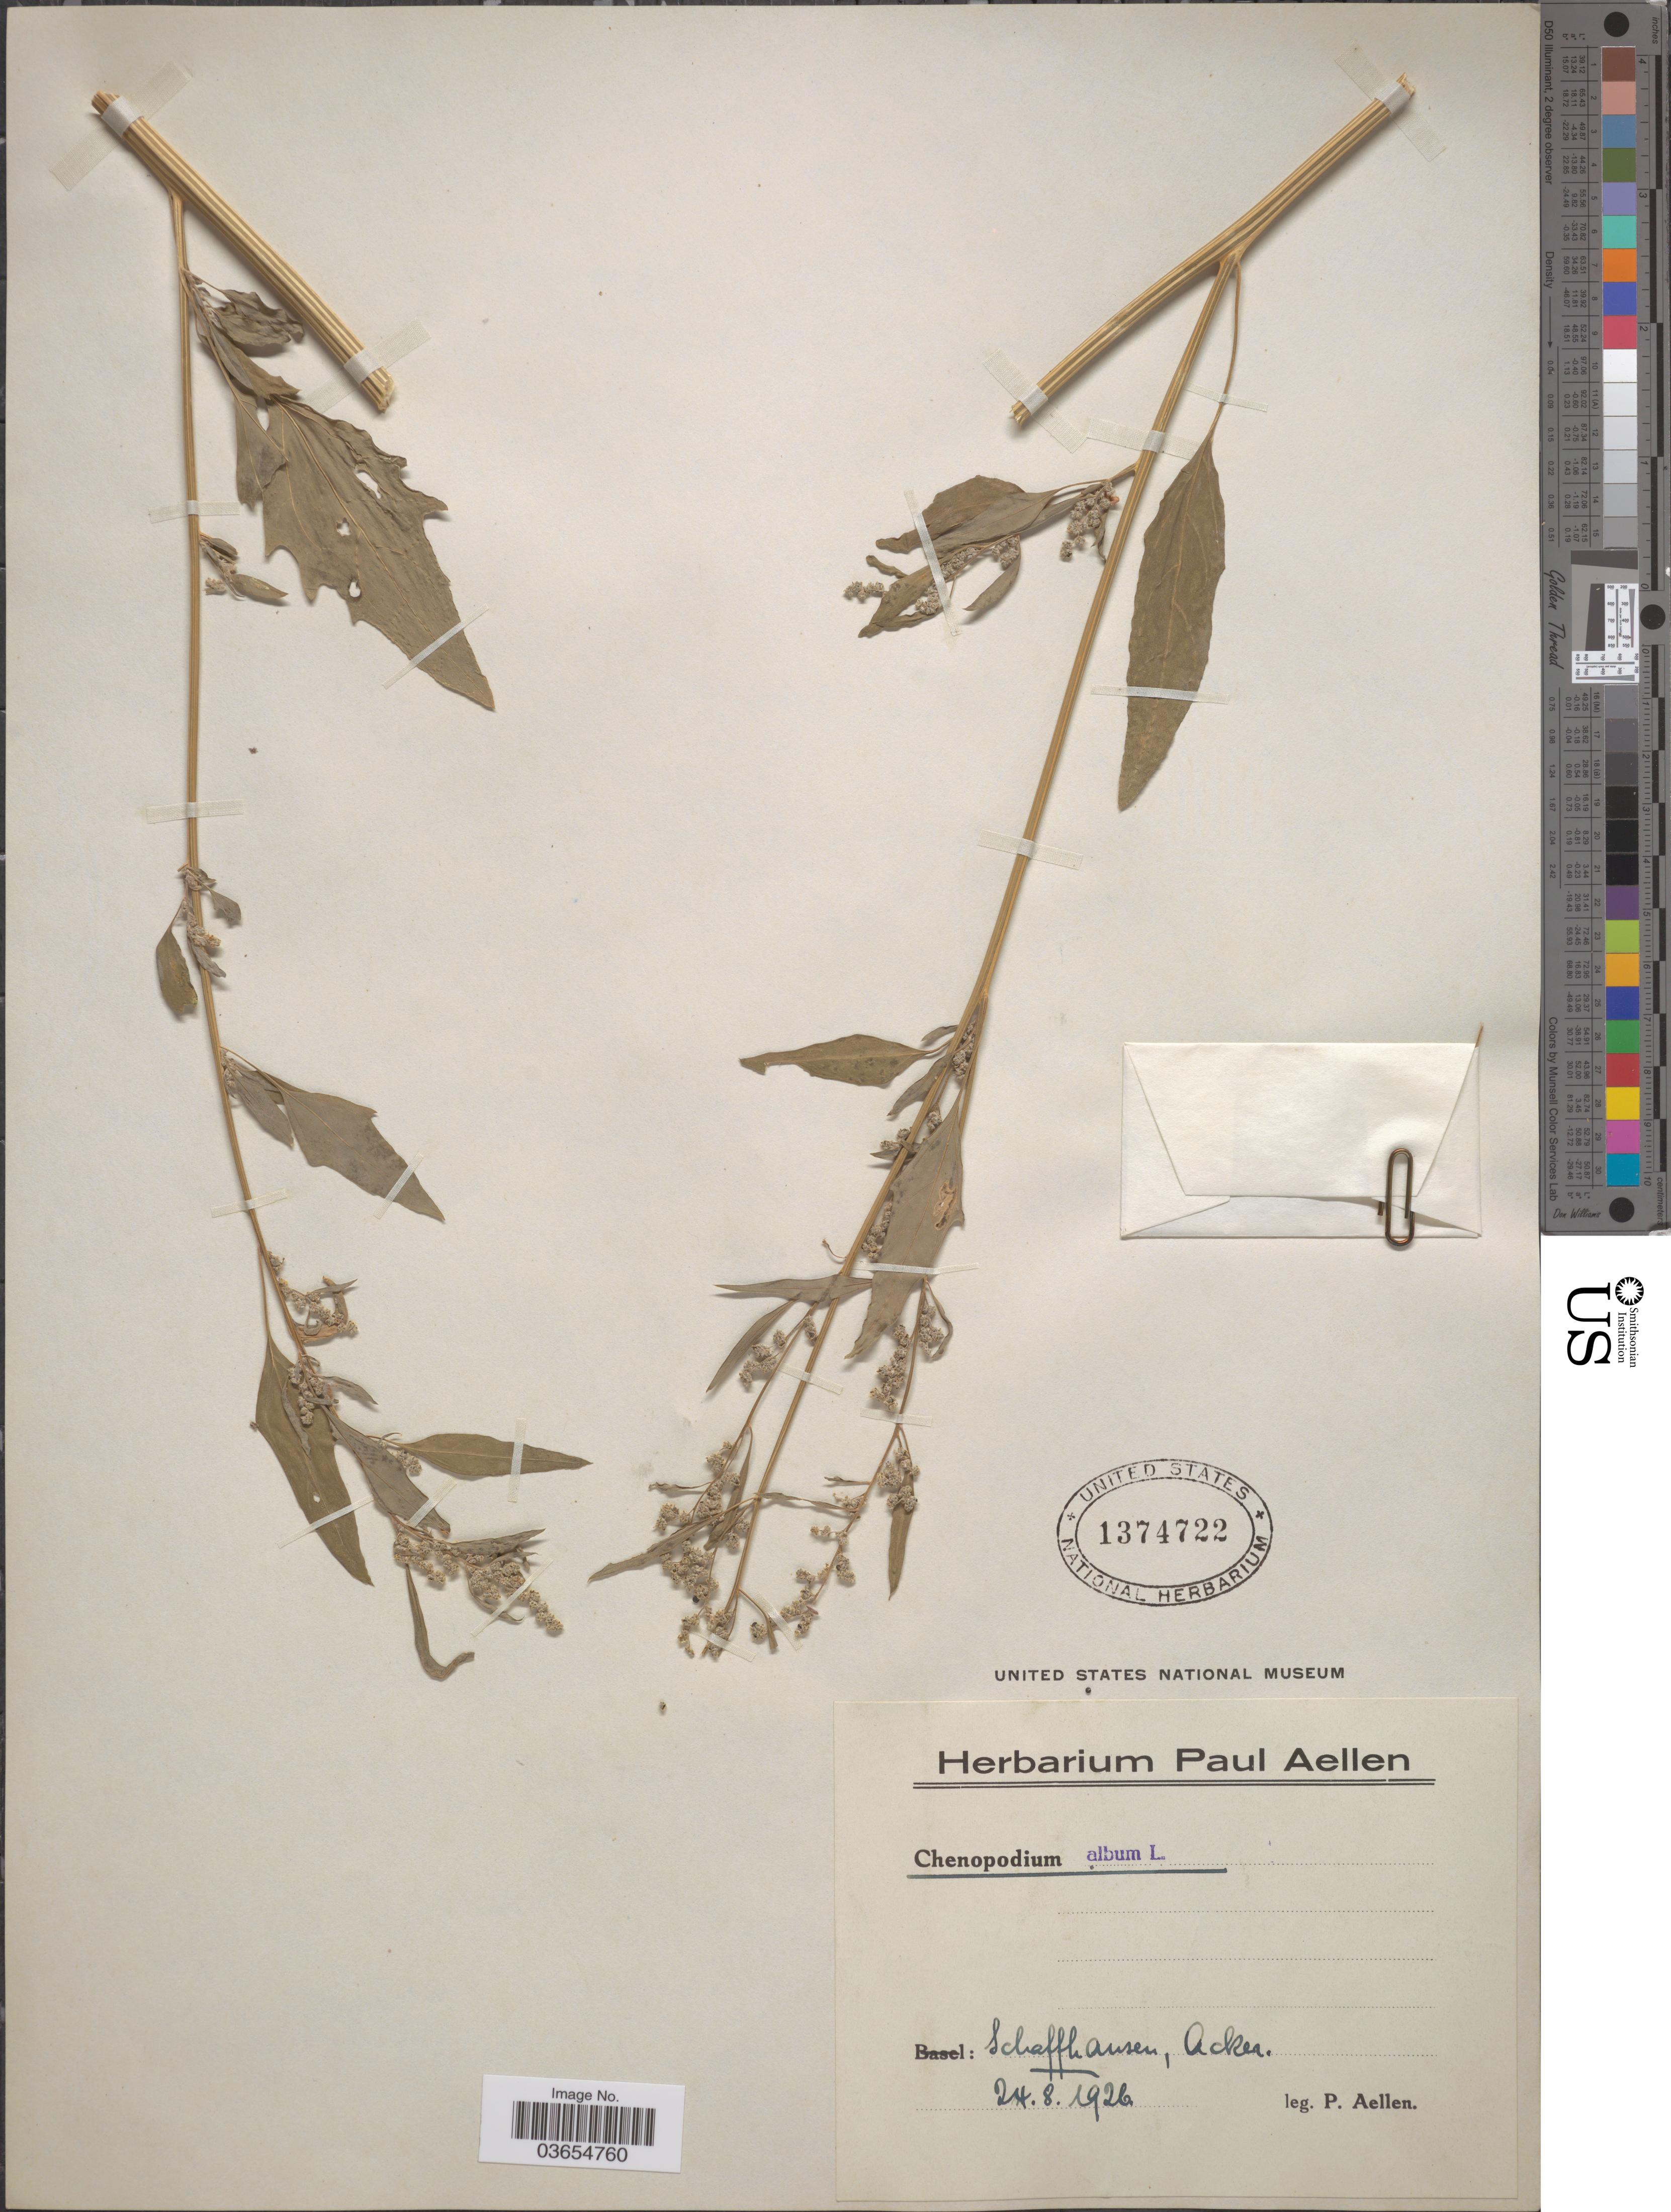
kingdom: Plantae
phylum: Tracheophyta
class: Magnoliopsida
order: Caryophyllales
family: Amaranthaceae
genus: Chenopodium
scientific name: Chenopodium album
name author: L.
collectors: P. Aellen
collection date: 1926-08-24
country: Switzerland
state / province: Schaffhausen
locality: Acker.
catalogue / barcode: US 1374722